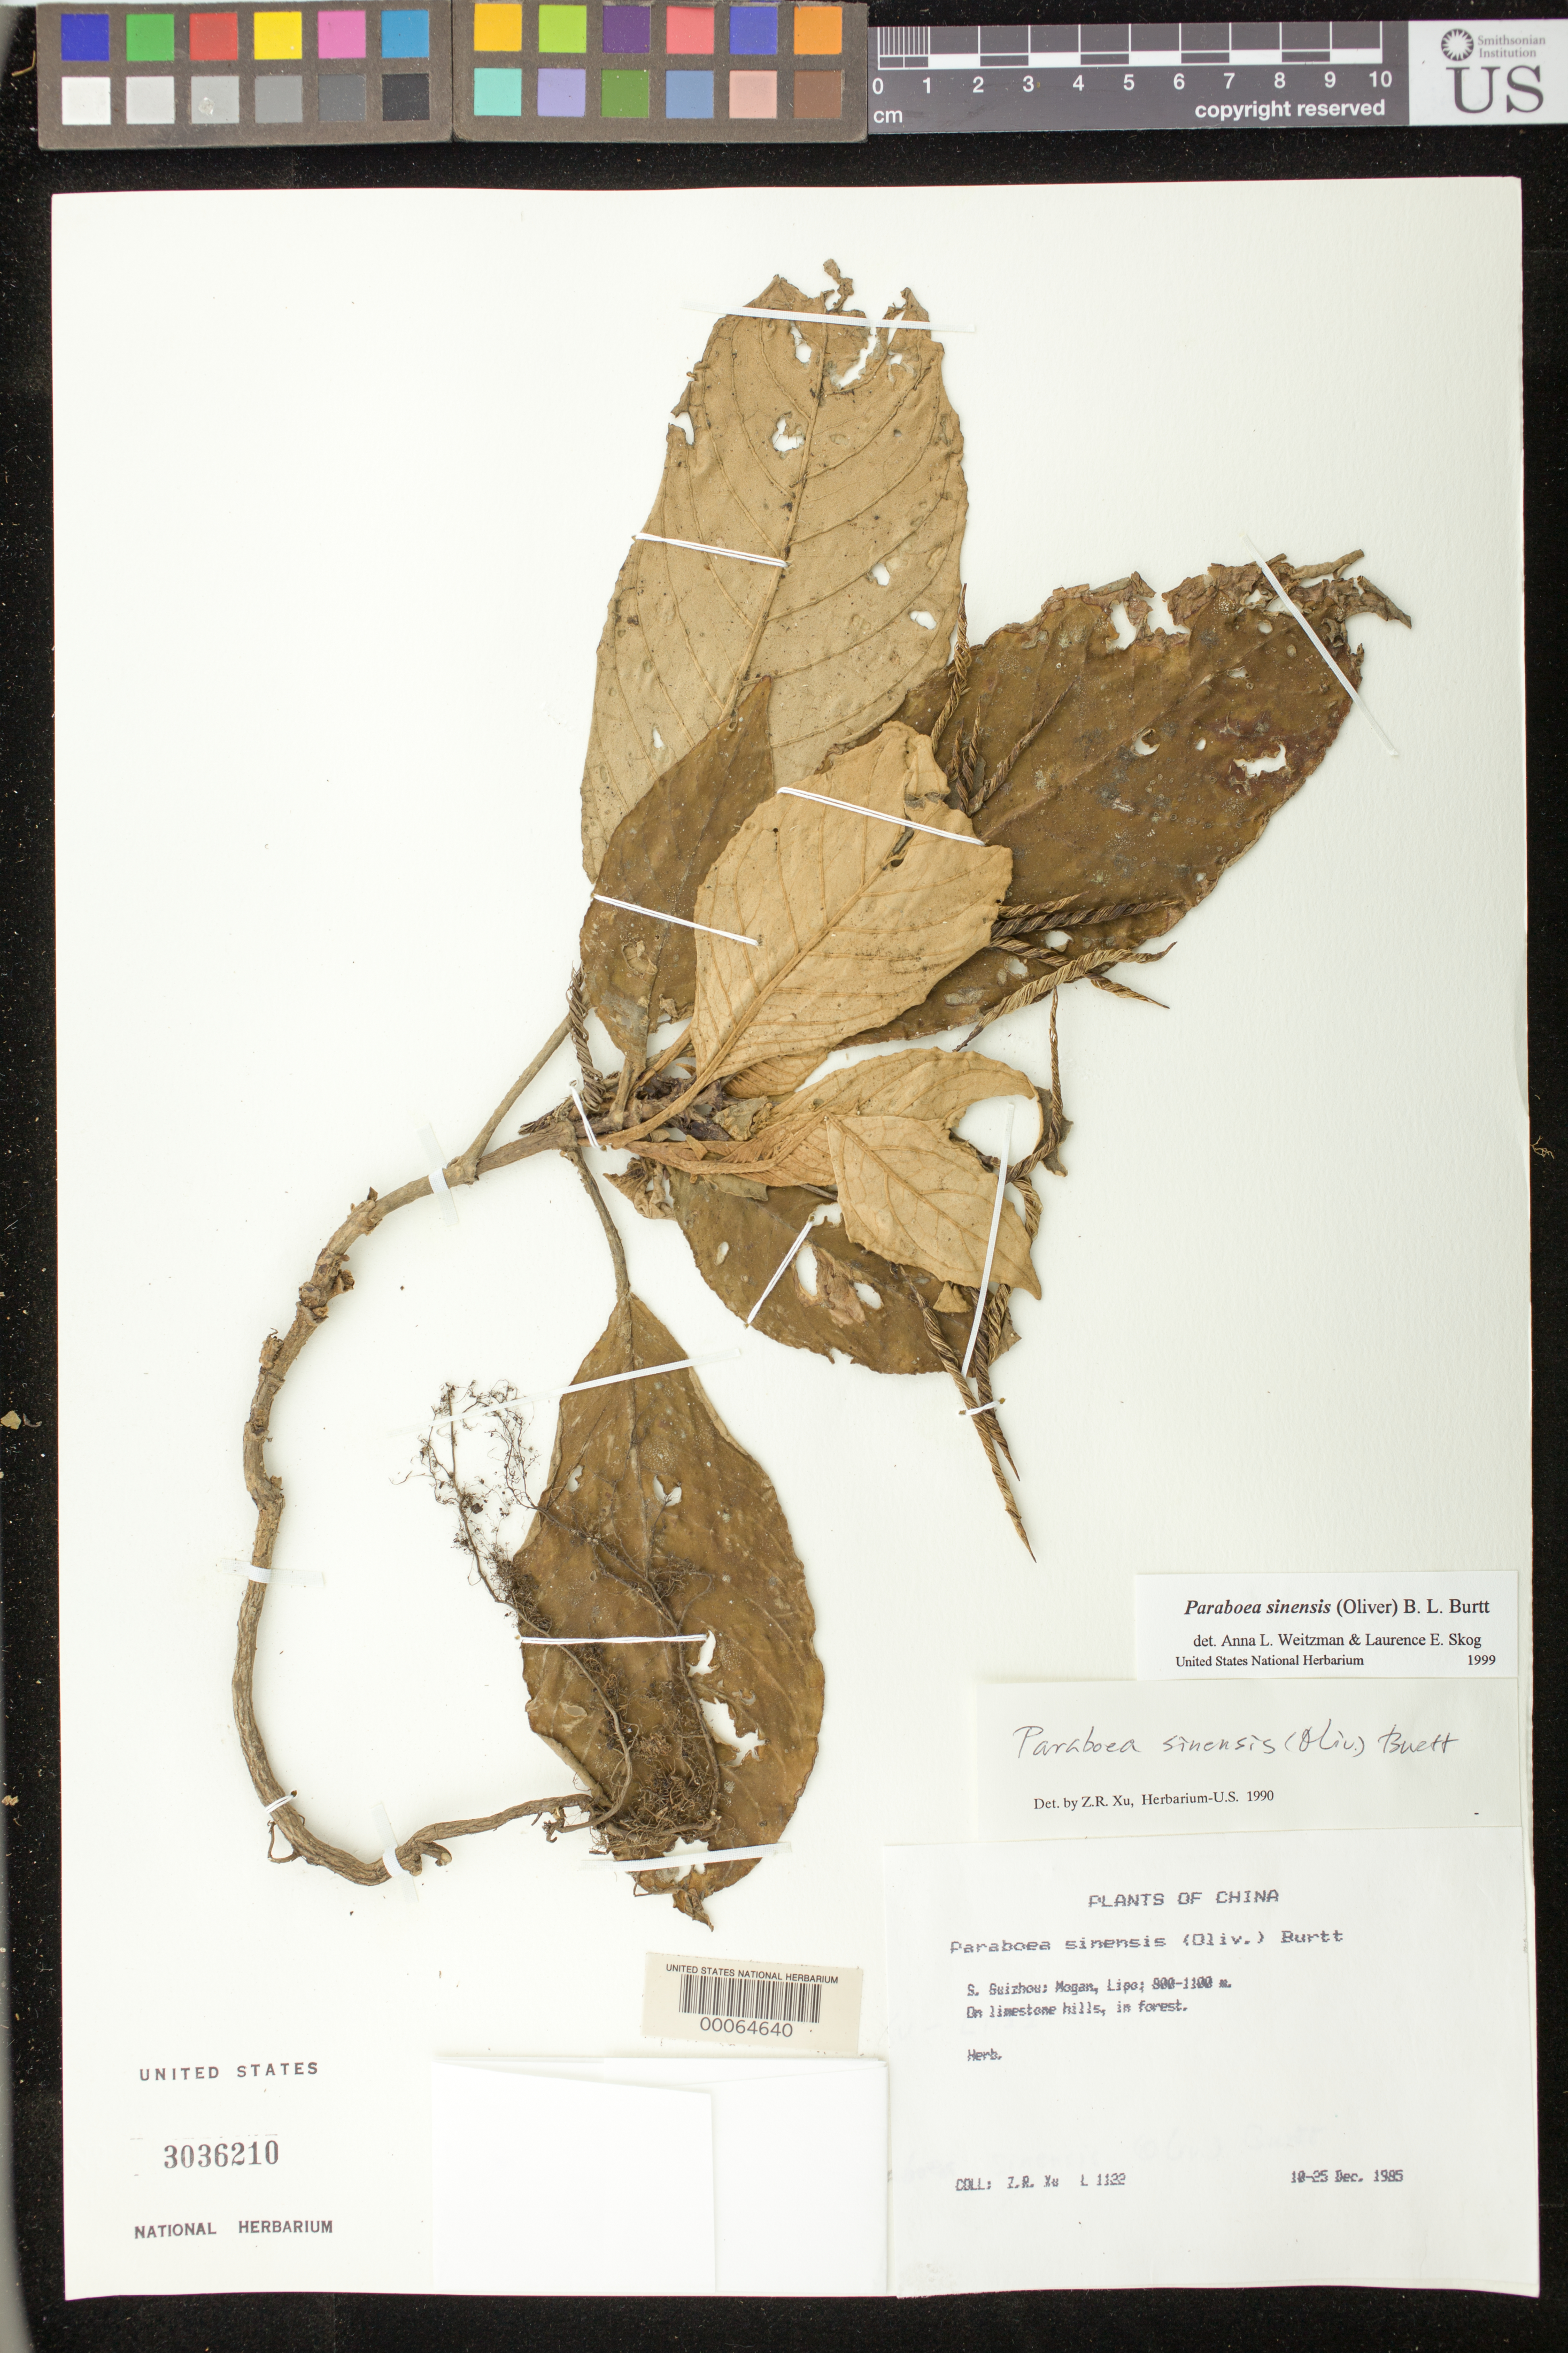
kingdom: Plantae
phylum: Tracheophyta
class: Magnoliopsida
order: Lamiales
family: Gesneriaceae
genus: Paraboea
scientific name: Paraboea sinensis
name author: (Oliv.) B.L. Burtt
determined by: Weitzman, A. L.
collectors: Z. Xu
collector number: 1122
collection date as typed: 10-25 Dec 1985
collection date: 1985-12-10/1985-12-25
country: China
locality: Suiahou, morgan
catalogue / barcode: US 3036210